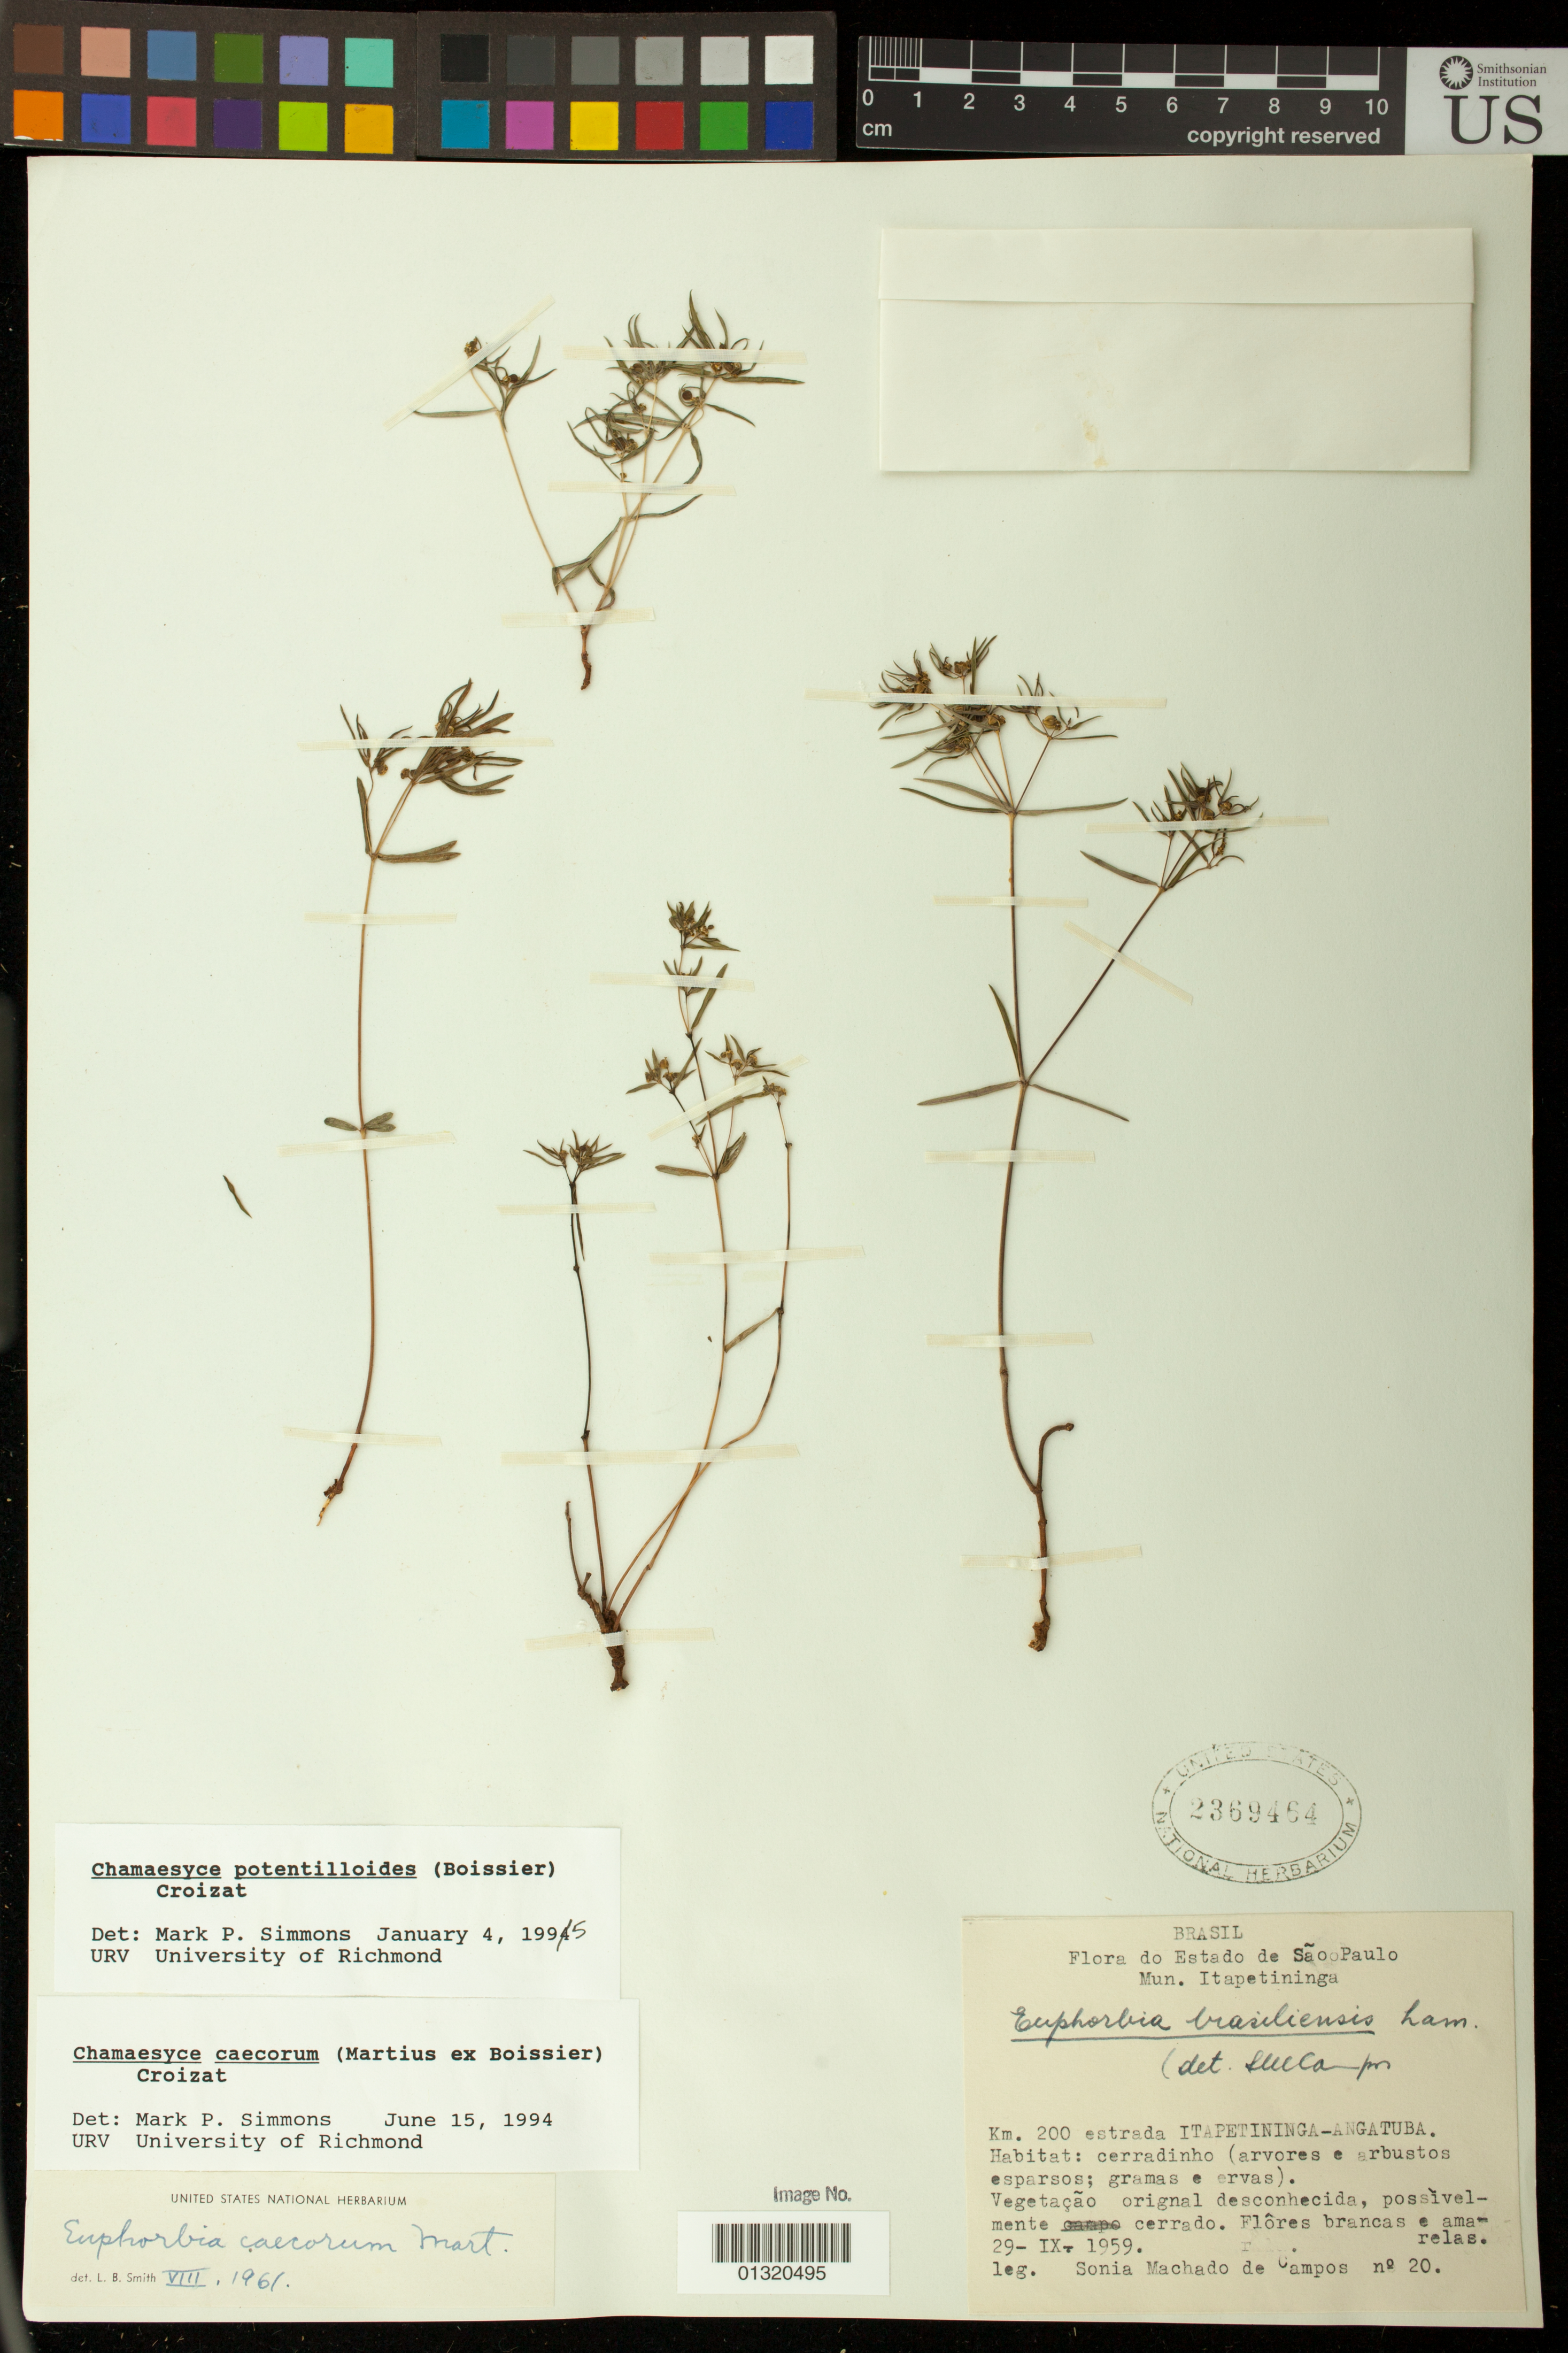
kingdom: Plantae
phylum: Tracheophyta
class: Magnoliopsida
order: Malpighiales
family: Euphorbiaceae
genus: Euphorbia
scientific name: Euphorbia potentilloides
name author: Boiss.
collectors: S. Machado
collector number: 20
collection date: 1959-09-29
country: Brazil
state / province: São Paulo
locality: Mun. Itapetininga; Km. 200 estrada Itapetininga - Angatuba.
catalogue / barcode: US 2369464